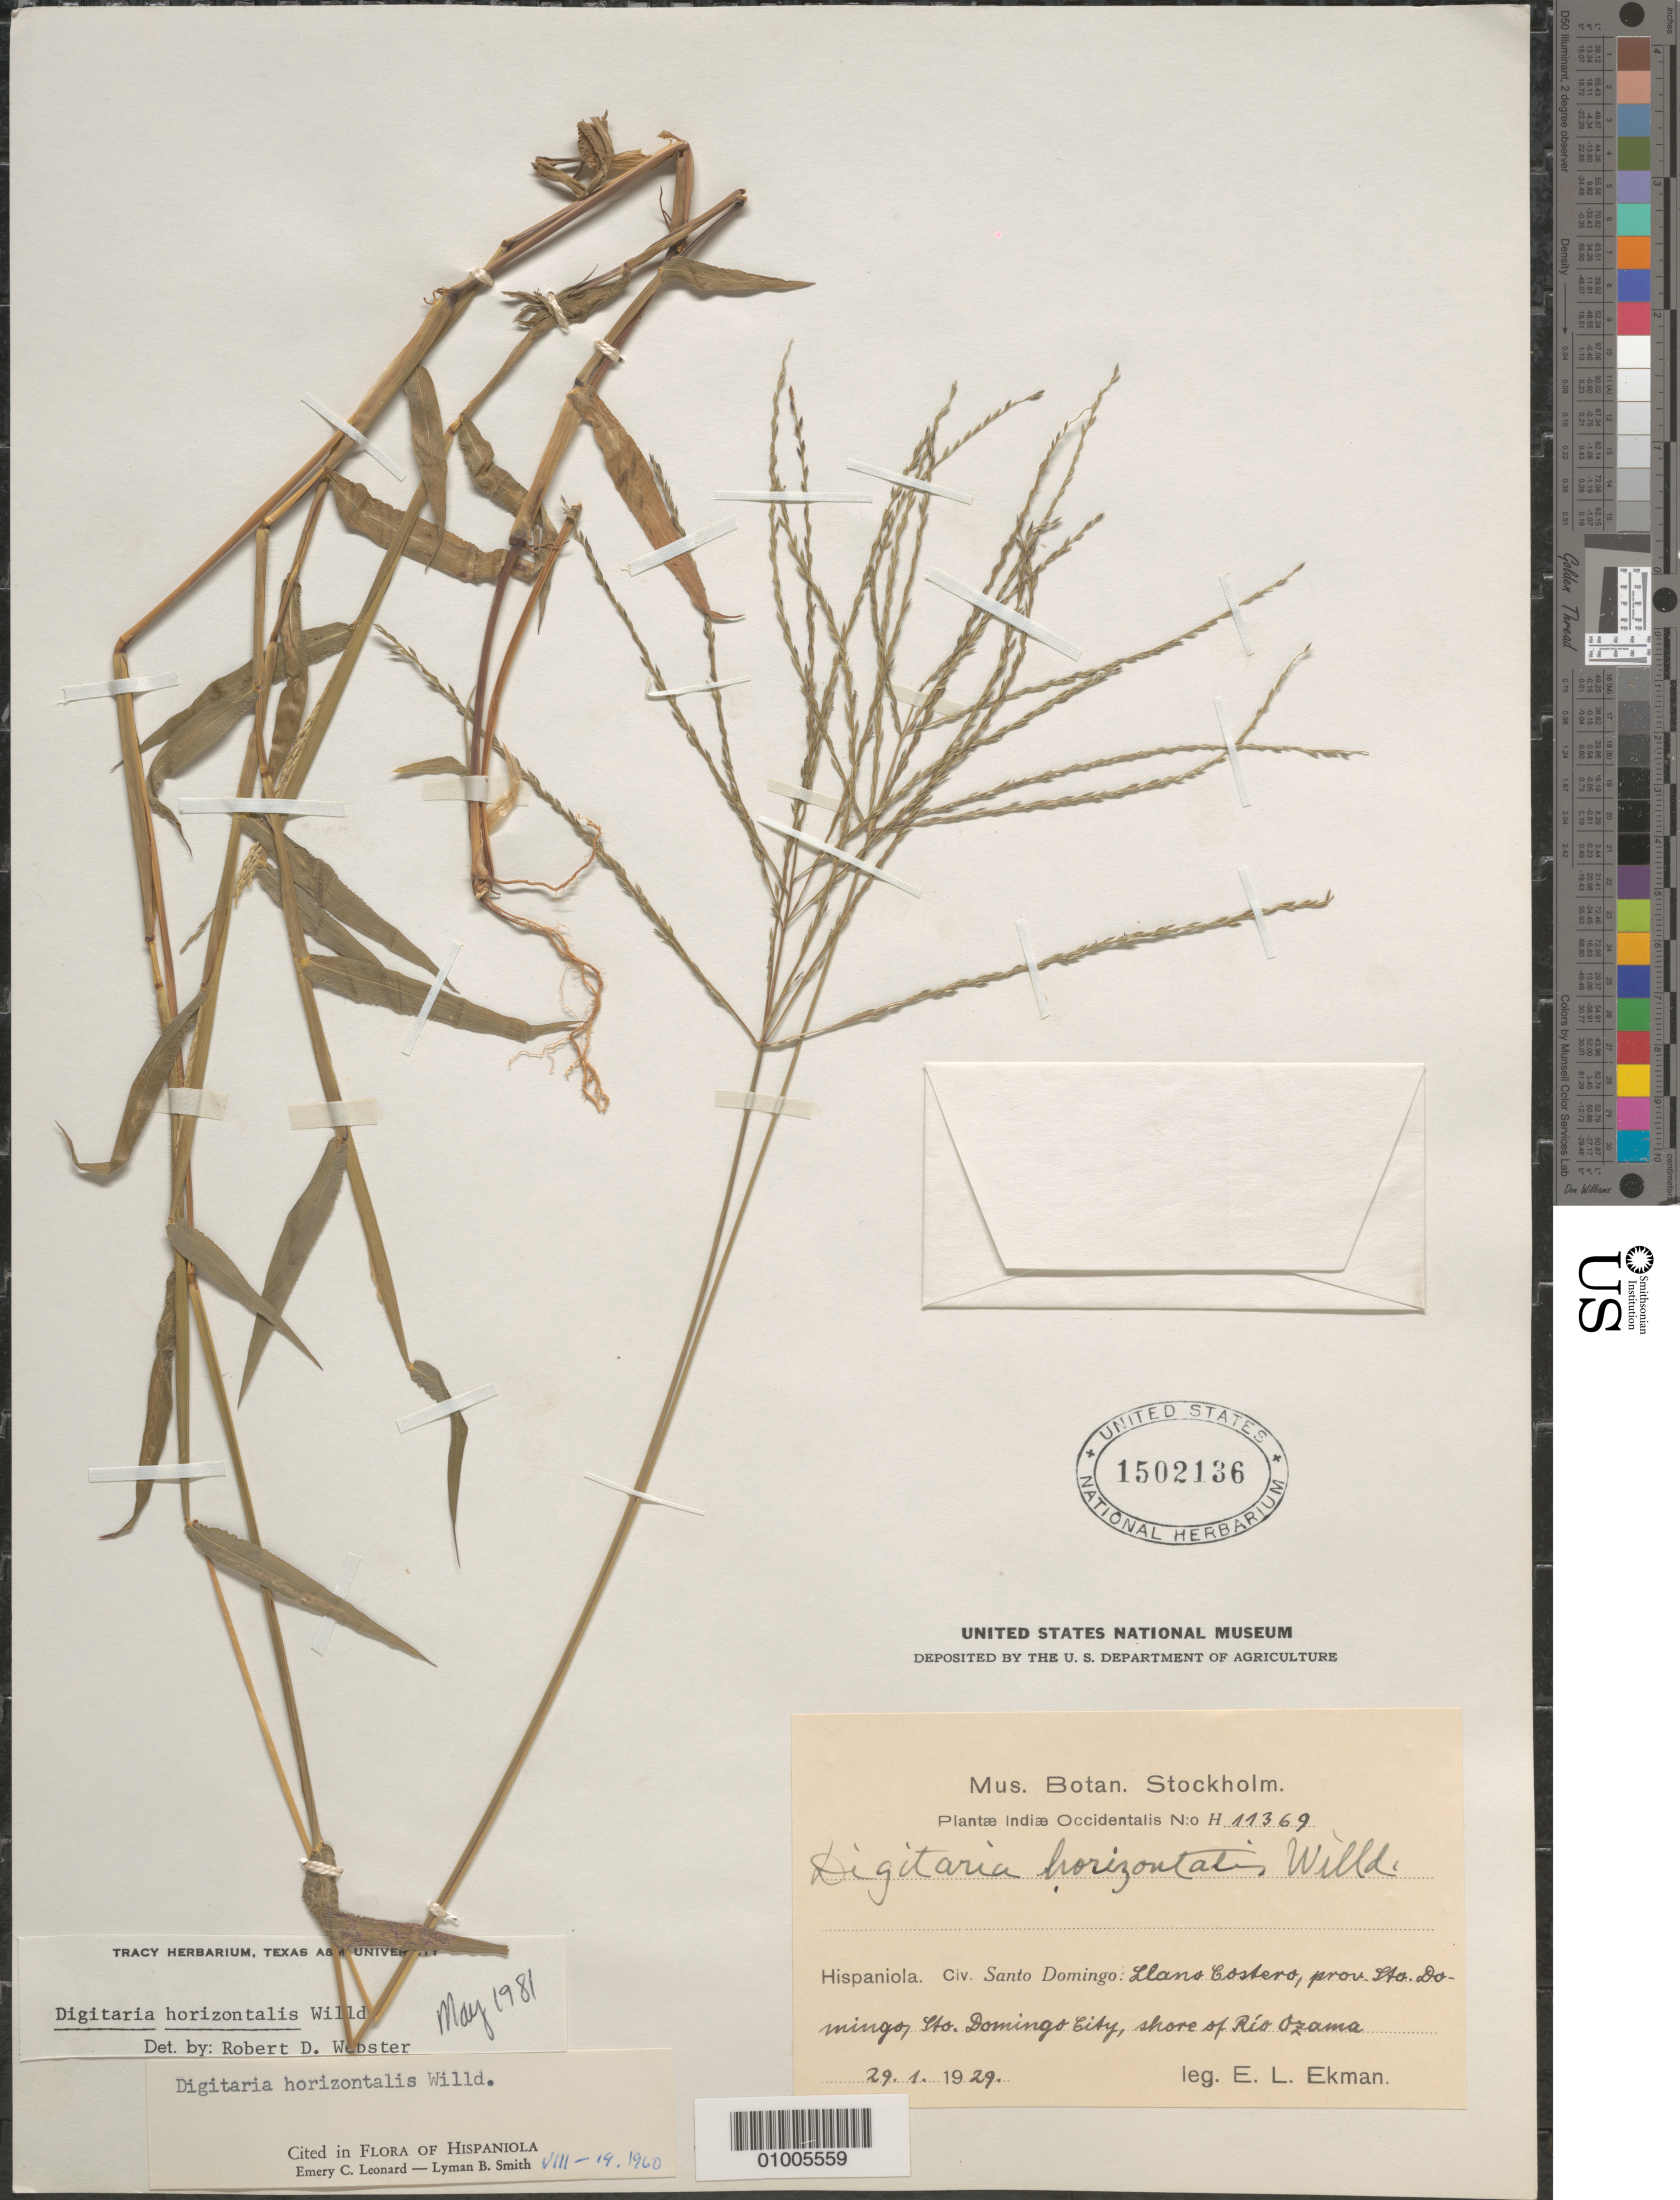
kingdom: Plantae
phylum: Tracheophyta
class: Liliopsida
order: Poales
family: Poaceae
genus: Digitaria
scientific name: Digitaria horizontalis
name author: Willd.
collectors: E. L. Ekman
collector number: H 11369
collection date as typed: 29 Jan 1929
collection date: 1929-01-29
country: Dominican Republic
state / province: Distrito Nacional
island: Hispaniola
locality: Rio Ozama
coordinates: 0 N, 0 E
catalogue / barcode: US 1502136